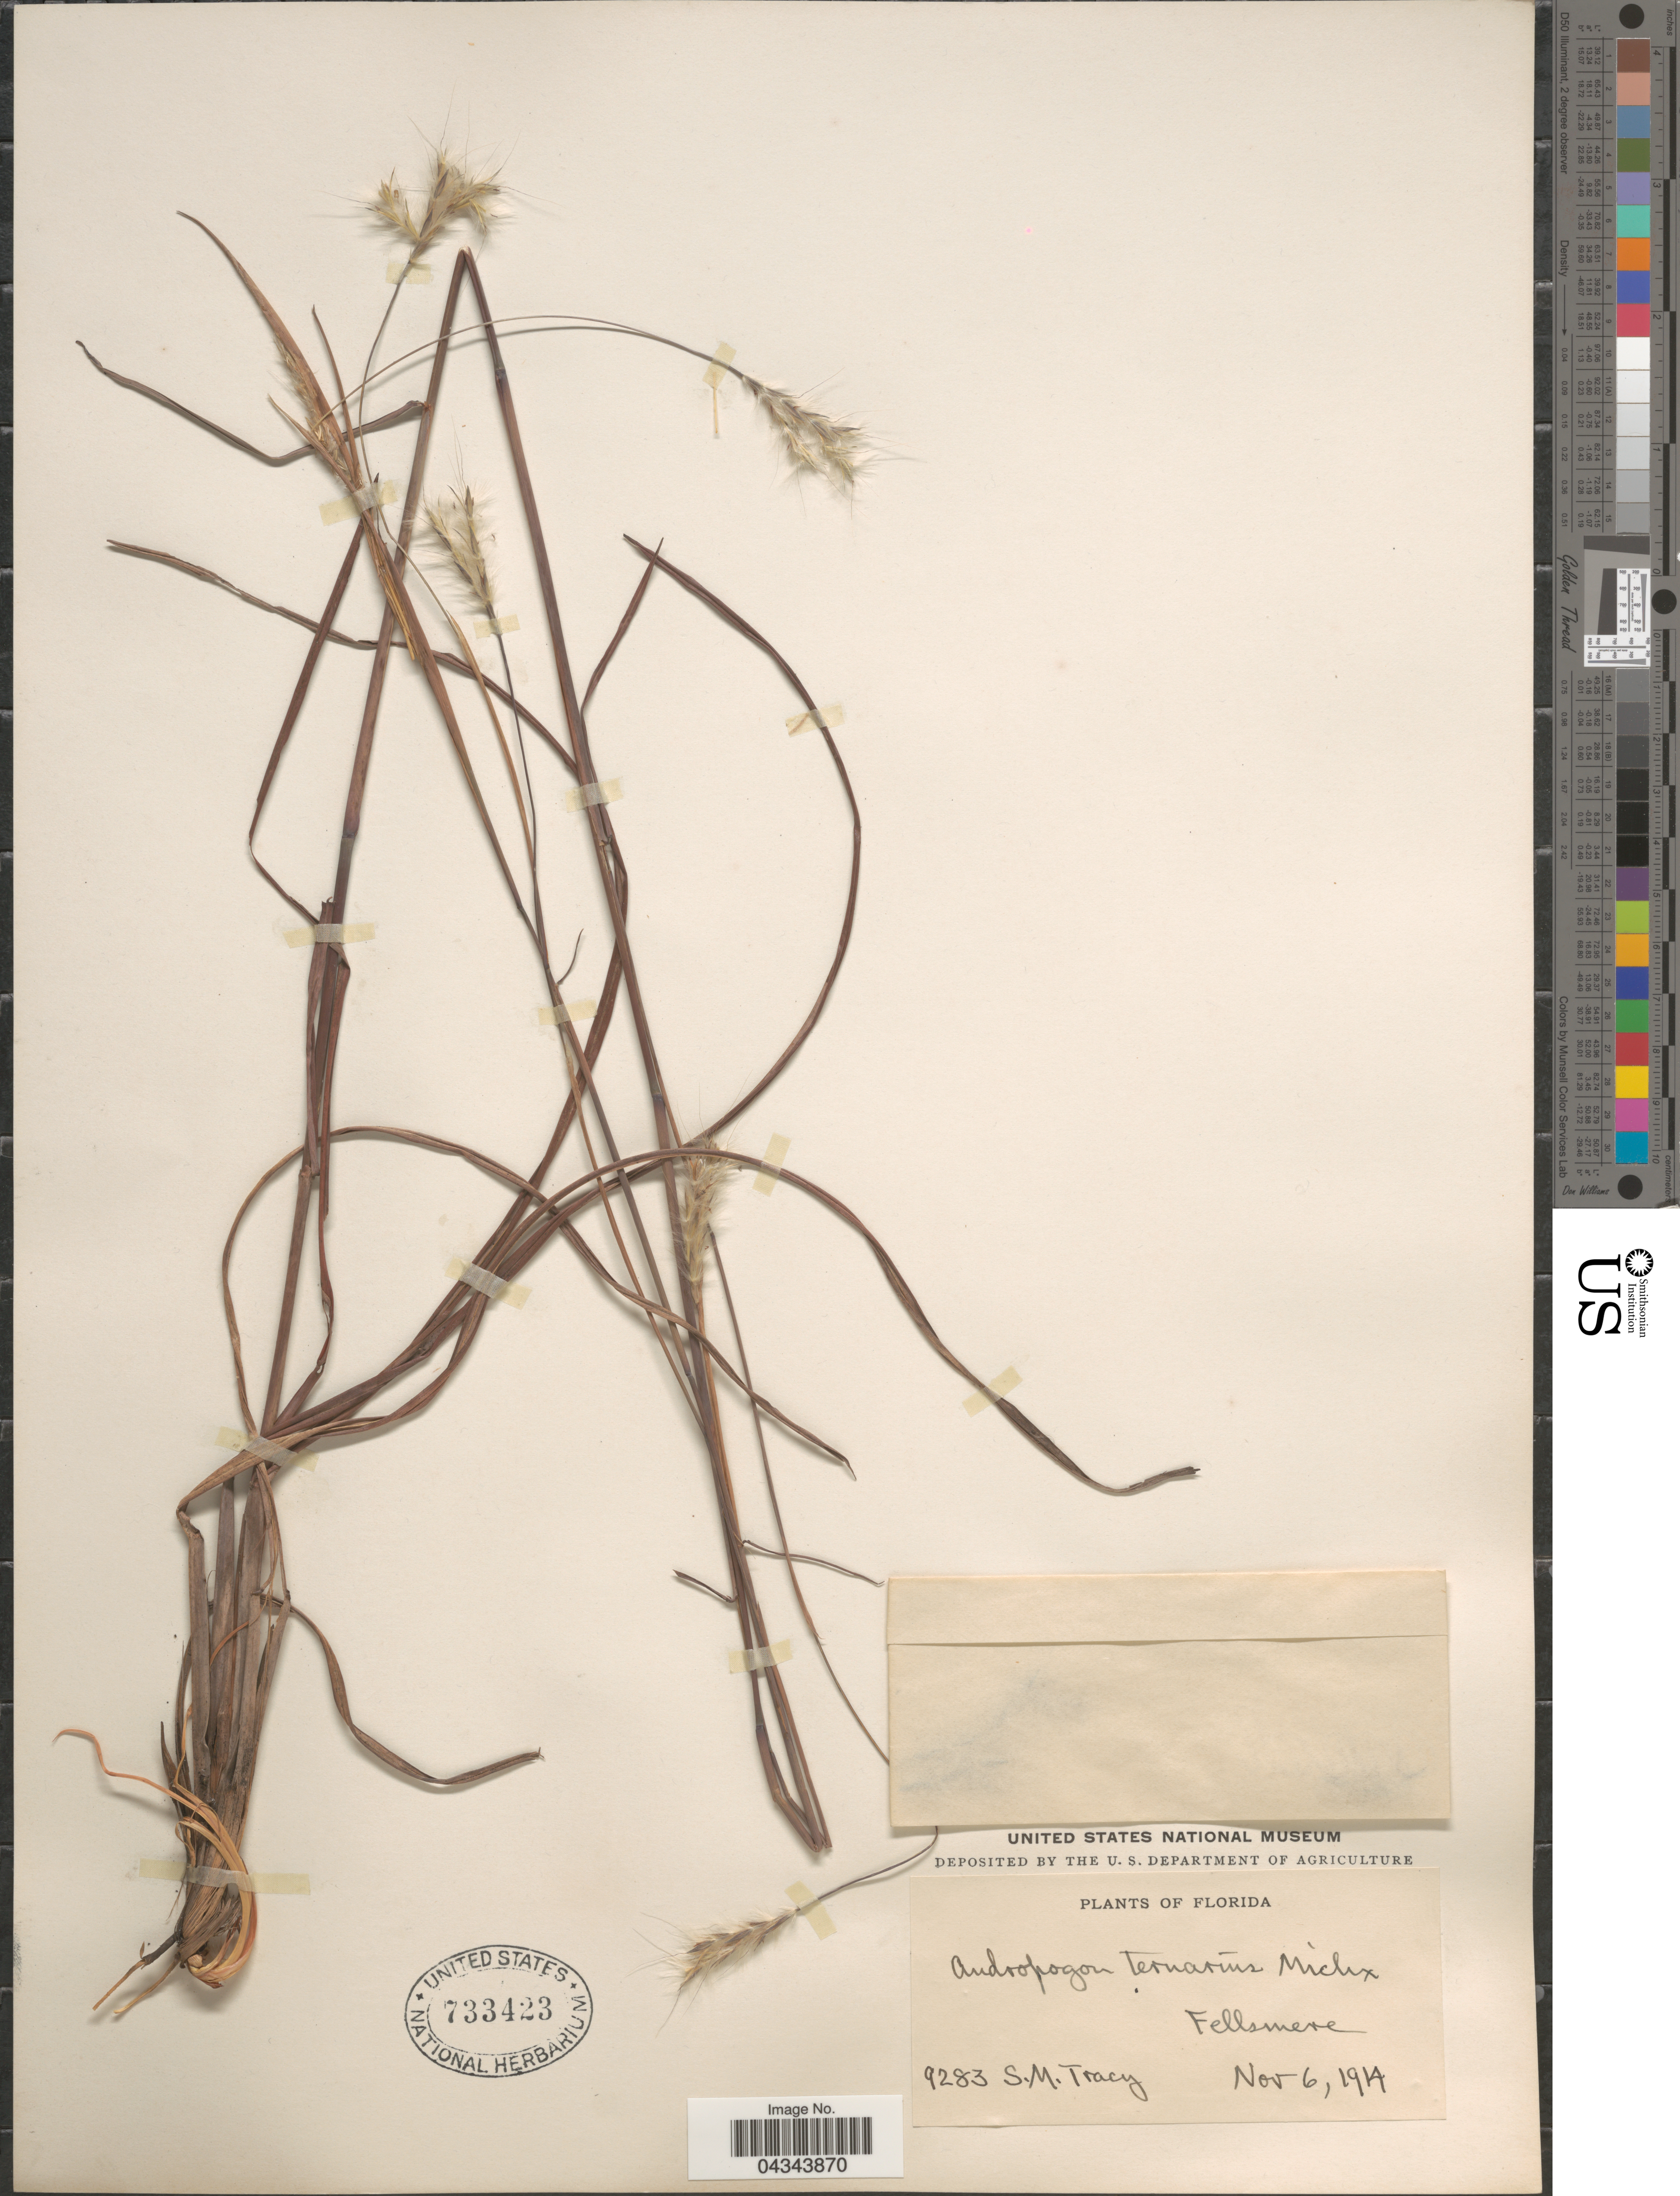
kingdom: Plantae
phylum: Tracheophyta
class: Liliopsida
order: Poales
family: Poaceae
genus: Andropogon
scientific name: Andropogon ternarius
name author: Michx.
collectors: S. M. Tracy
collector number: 9283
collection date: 1914-11-06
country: United States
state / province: Florida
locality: Fellsmere.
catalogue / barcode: US 733423